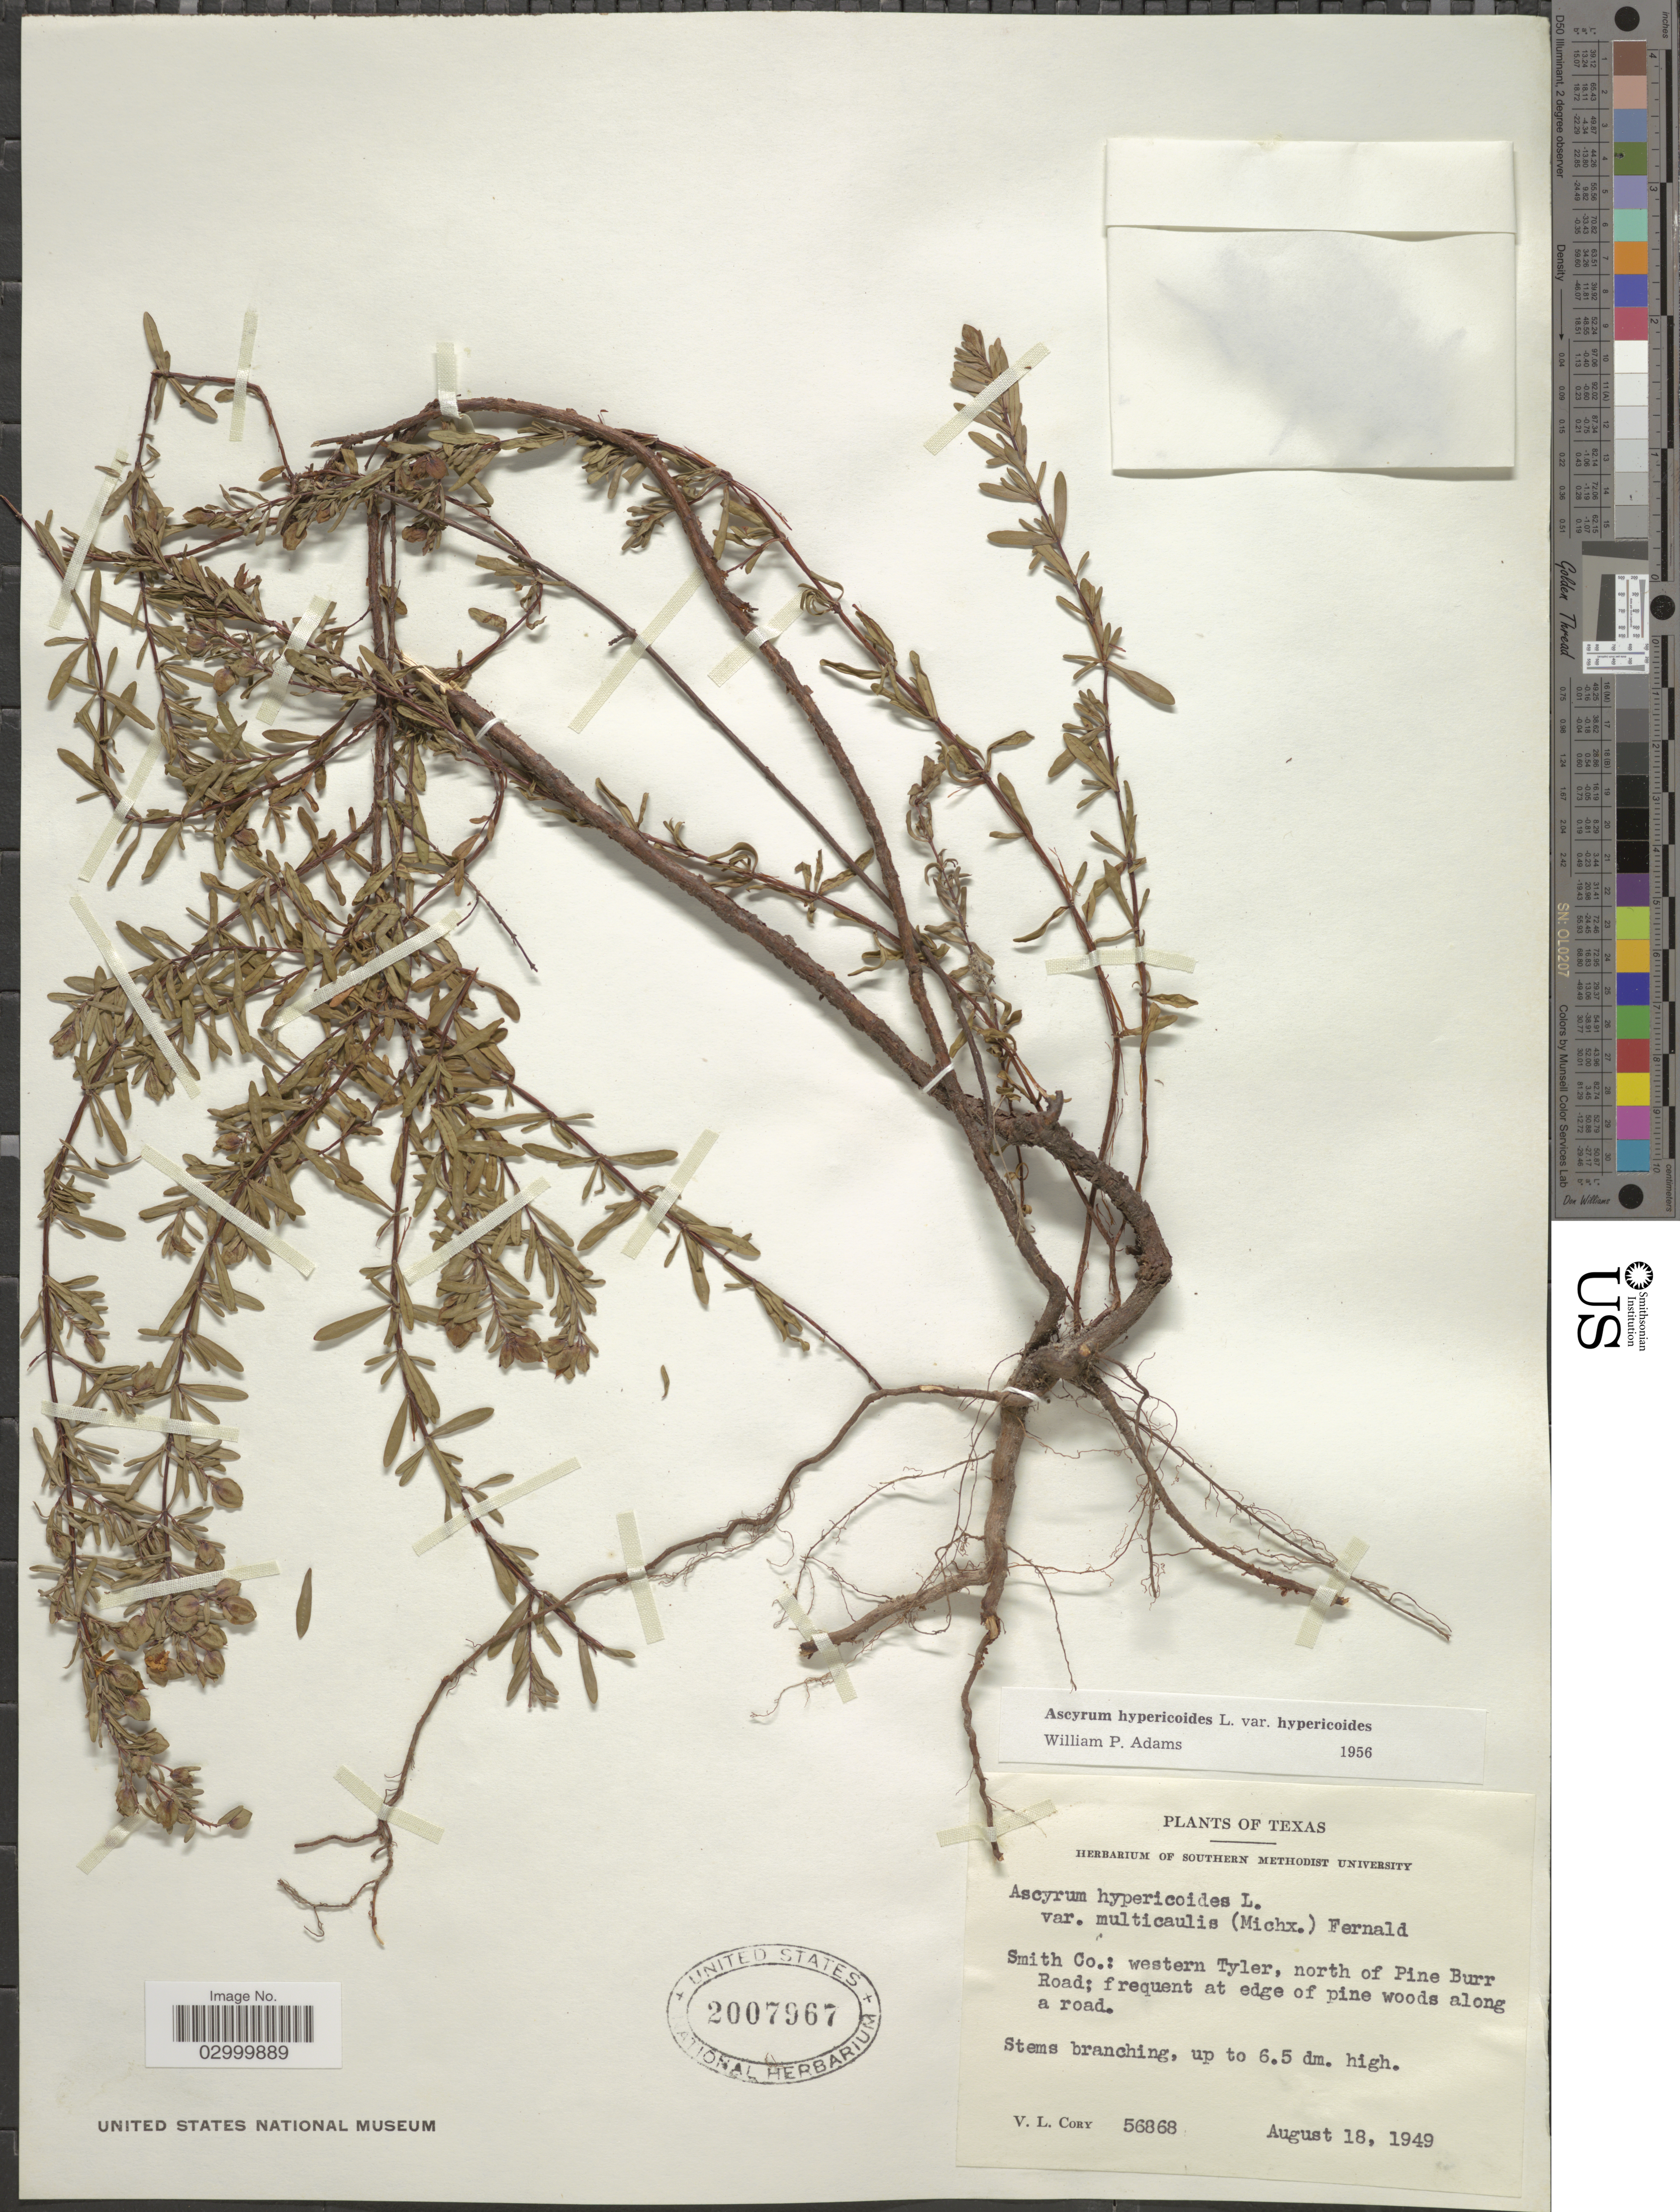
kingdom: Plantae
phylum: Tracheophyta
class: Magnoliopsida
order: Malpighiales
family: Hypericaceae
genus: Hypericum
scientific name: Hypericum hypericoides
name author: (L.) Crantz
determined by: Strong, Mark T., (BOT), Smithsonian Institution - National Museum of Natural History (UNITED STATES)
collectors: V. Cory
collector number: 56868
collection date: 1949-08-18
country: United States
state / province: Texas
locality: Smith Co.: western Tyler, north of Pine Burr Road; frequent at edge of pine woods along a road.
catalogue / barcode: US 2007967